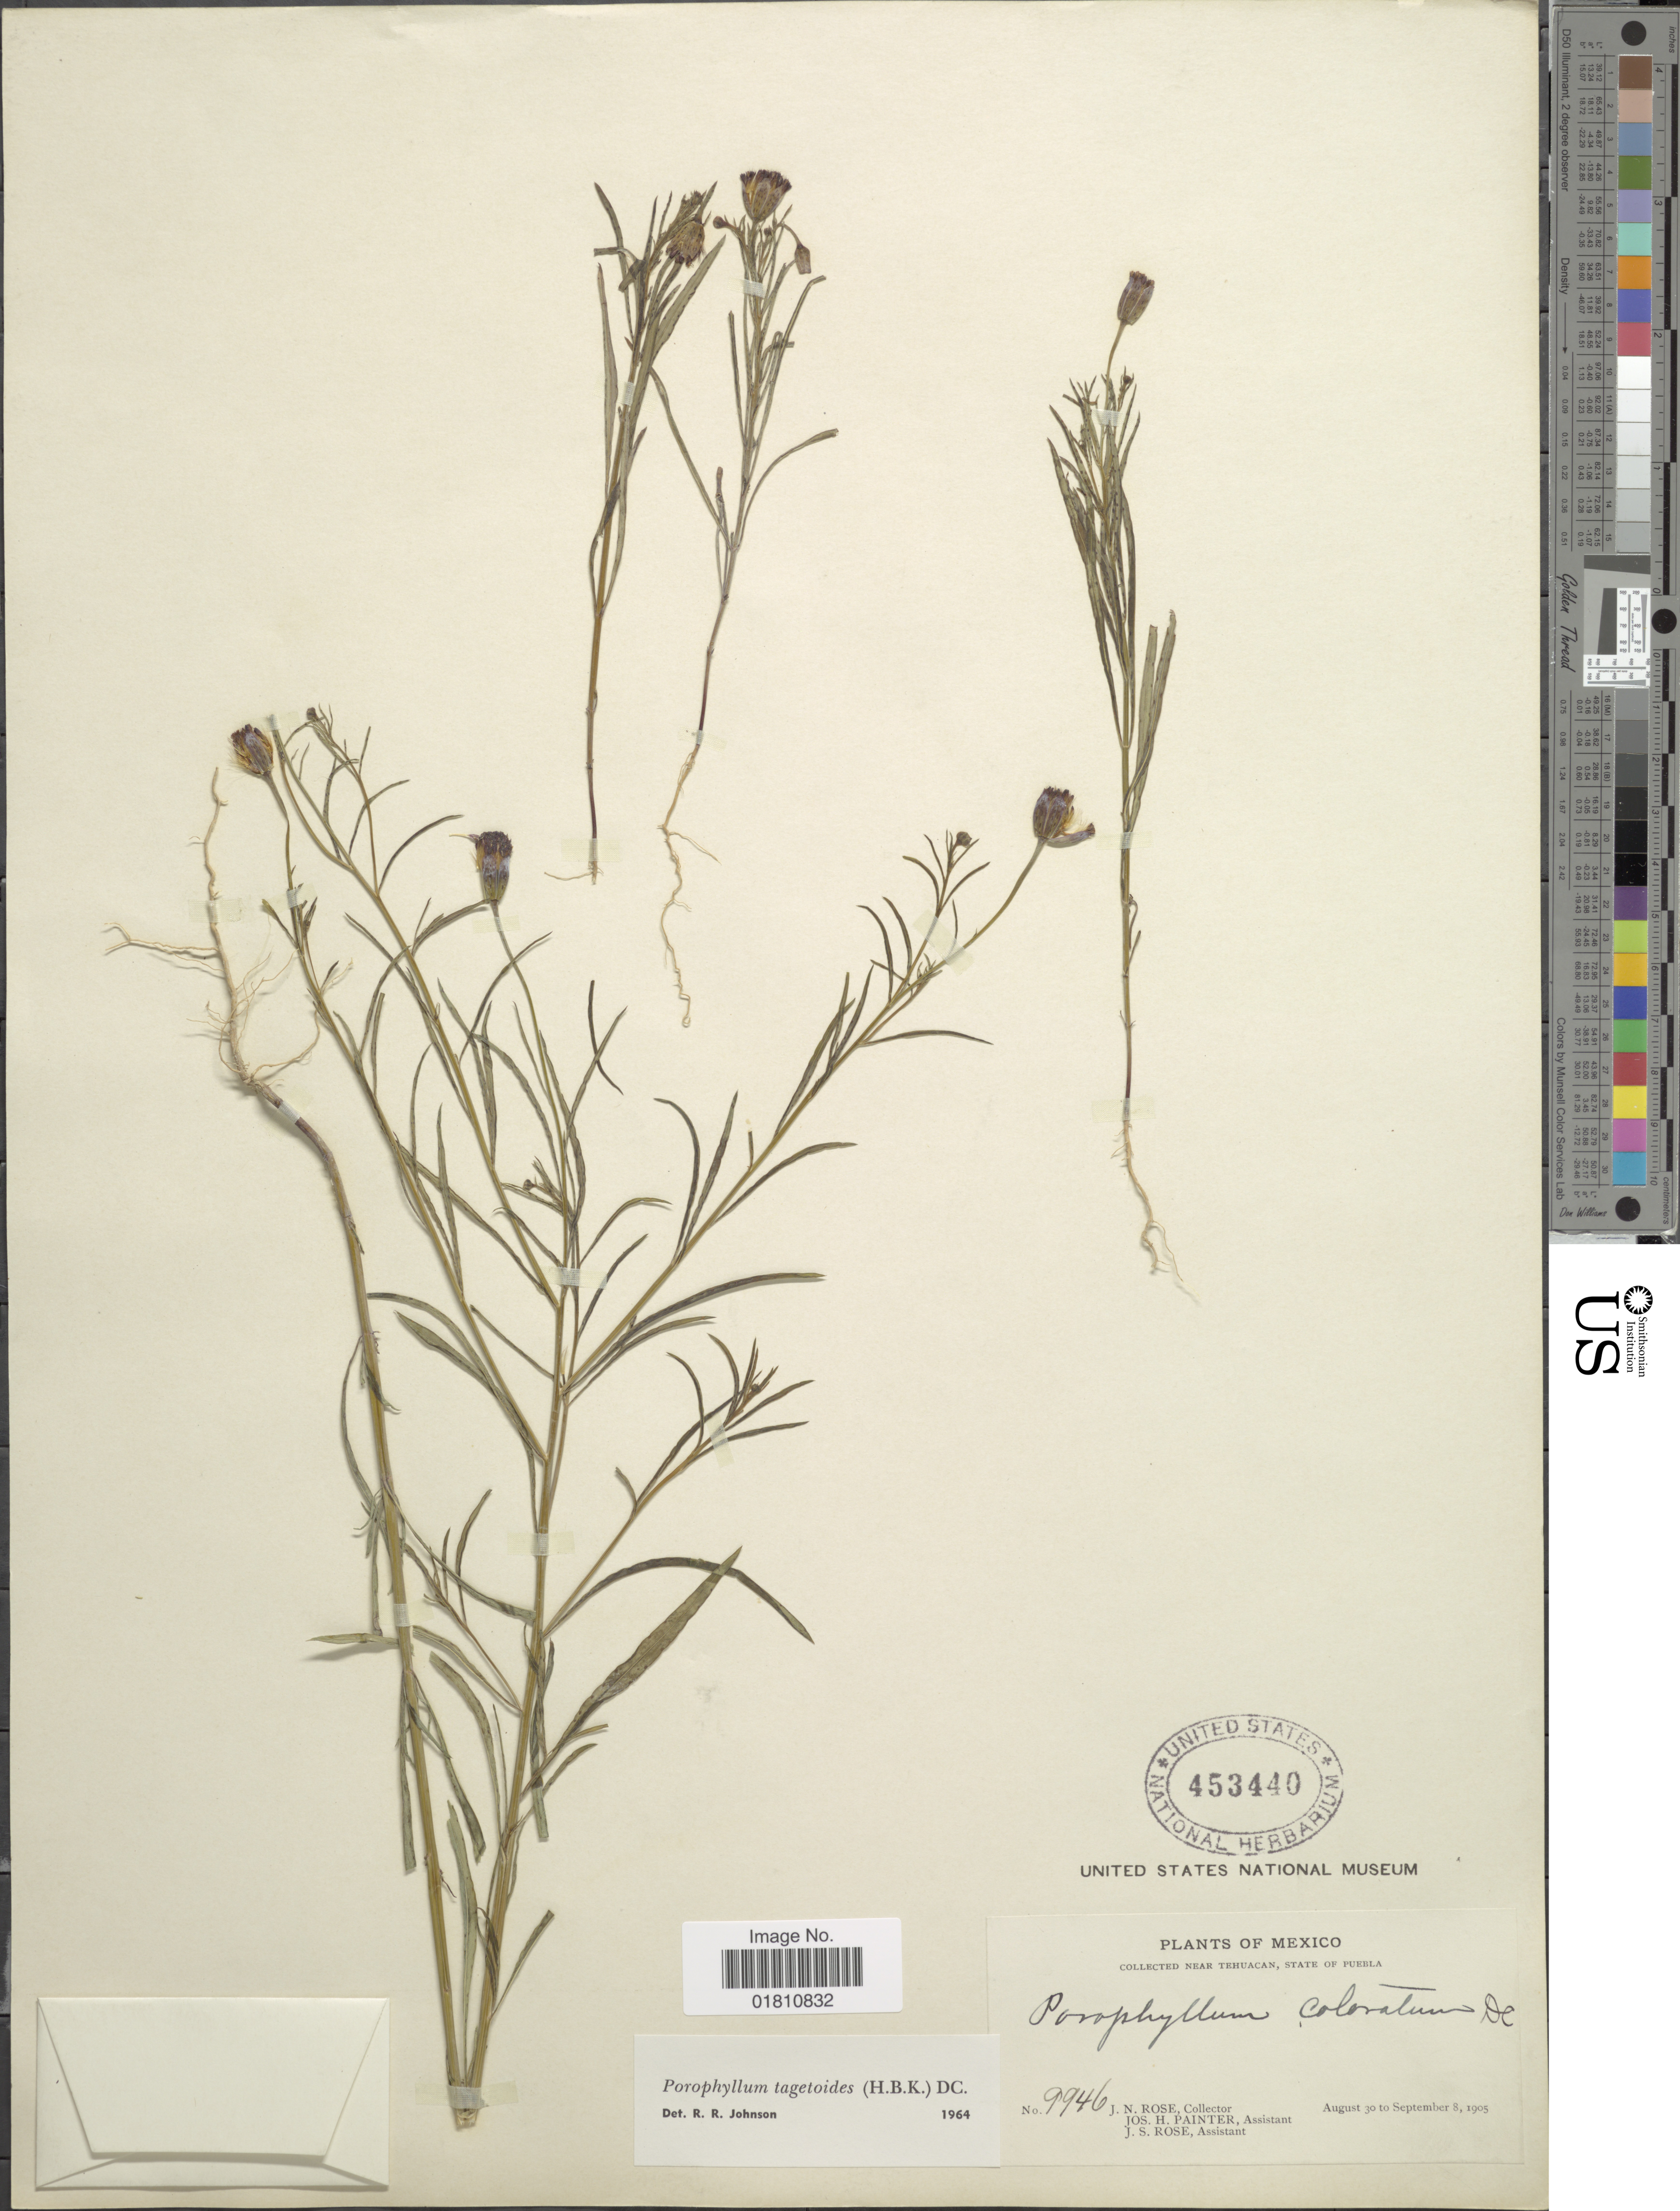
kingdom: Plantae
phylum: Tracheophyta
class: Magnoliopsida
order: Asterales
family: Asteraceae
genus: Porophyllum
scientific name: Porophyllum tagetoides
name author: (Kunth) DC.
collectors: J. N. Rose, J. H. Painter & J. S. Rose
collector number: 9946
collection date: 1905-08-30/1905-09-08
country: Mexico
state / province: Puebla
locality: Near Tehuacan.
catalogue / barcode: US 453440